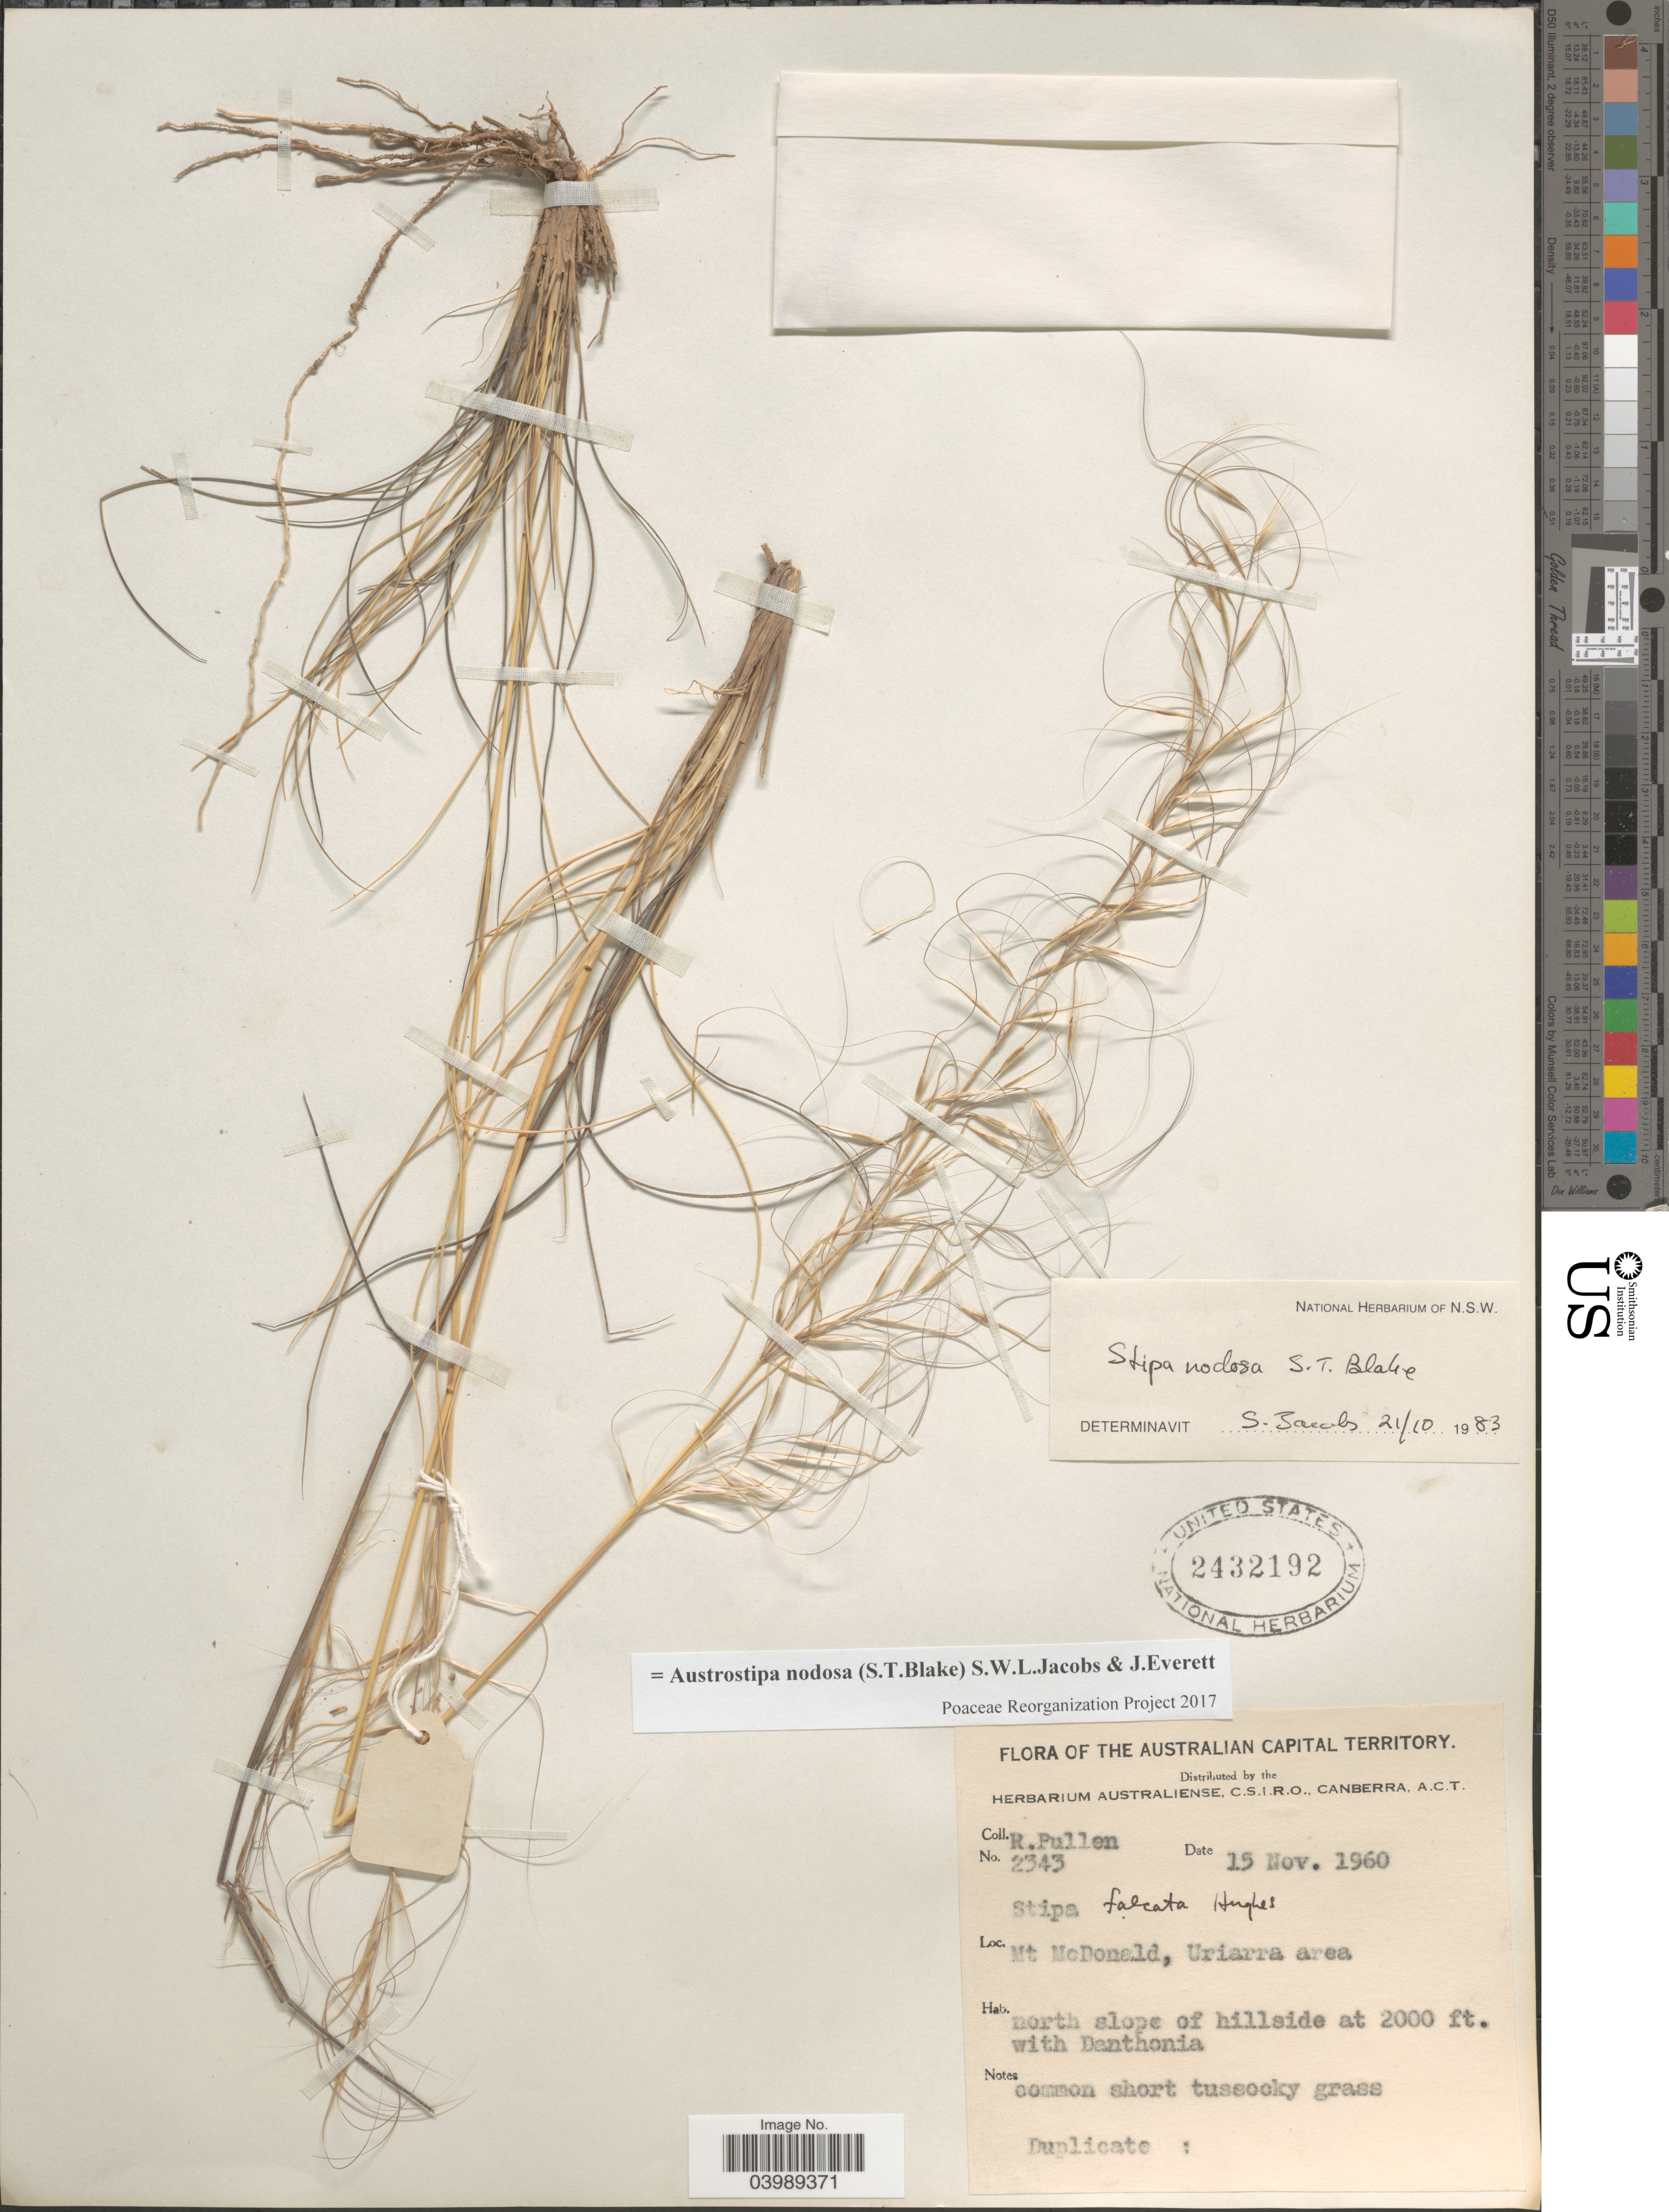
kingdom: Plantae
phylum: Tracheophyta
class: Liliopsida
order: Poales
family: Poaceae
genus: Austrostipa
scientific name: Austrostipa nodosa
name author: (S.T. Blake) S.W.L. Jacobs & J. Everett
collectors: R. Pullen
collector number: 2343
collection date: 1960-11-15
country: Australia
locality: The Australian Capital Territory. Mt McDonald, Uriarra area. North slope of hillside.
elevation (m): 610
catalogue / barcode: US 2432192